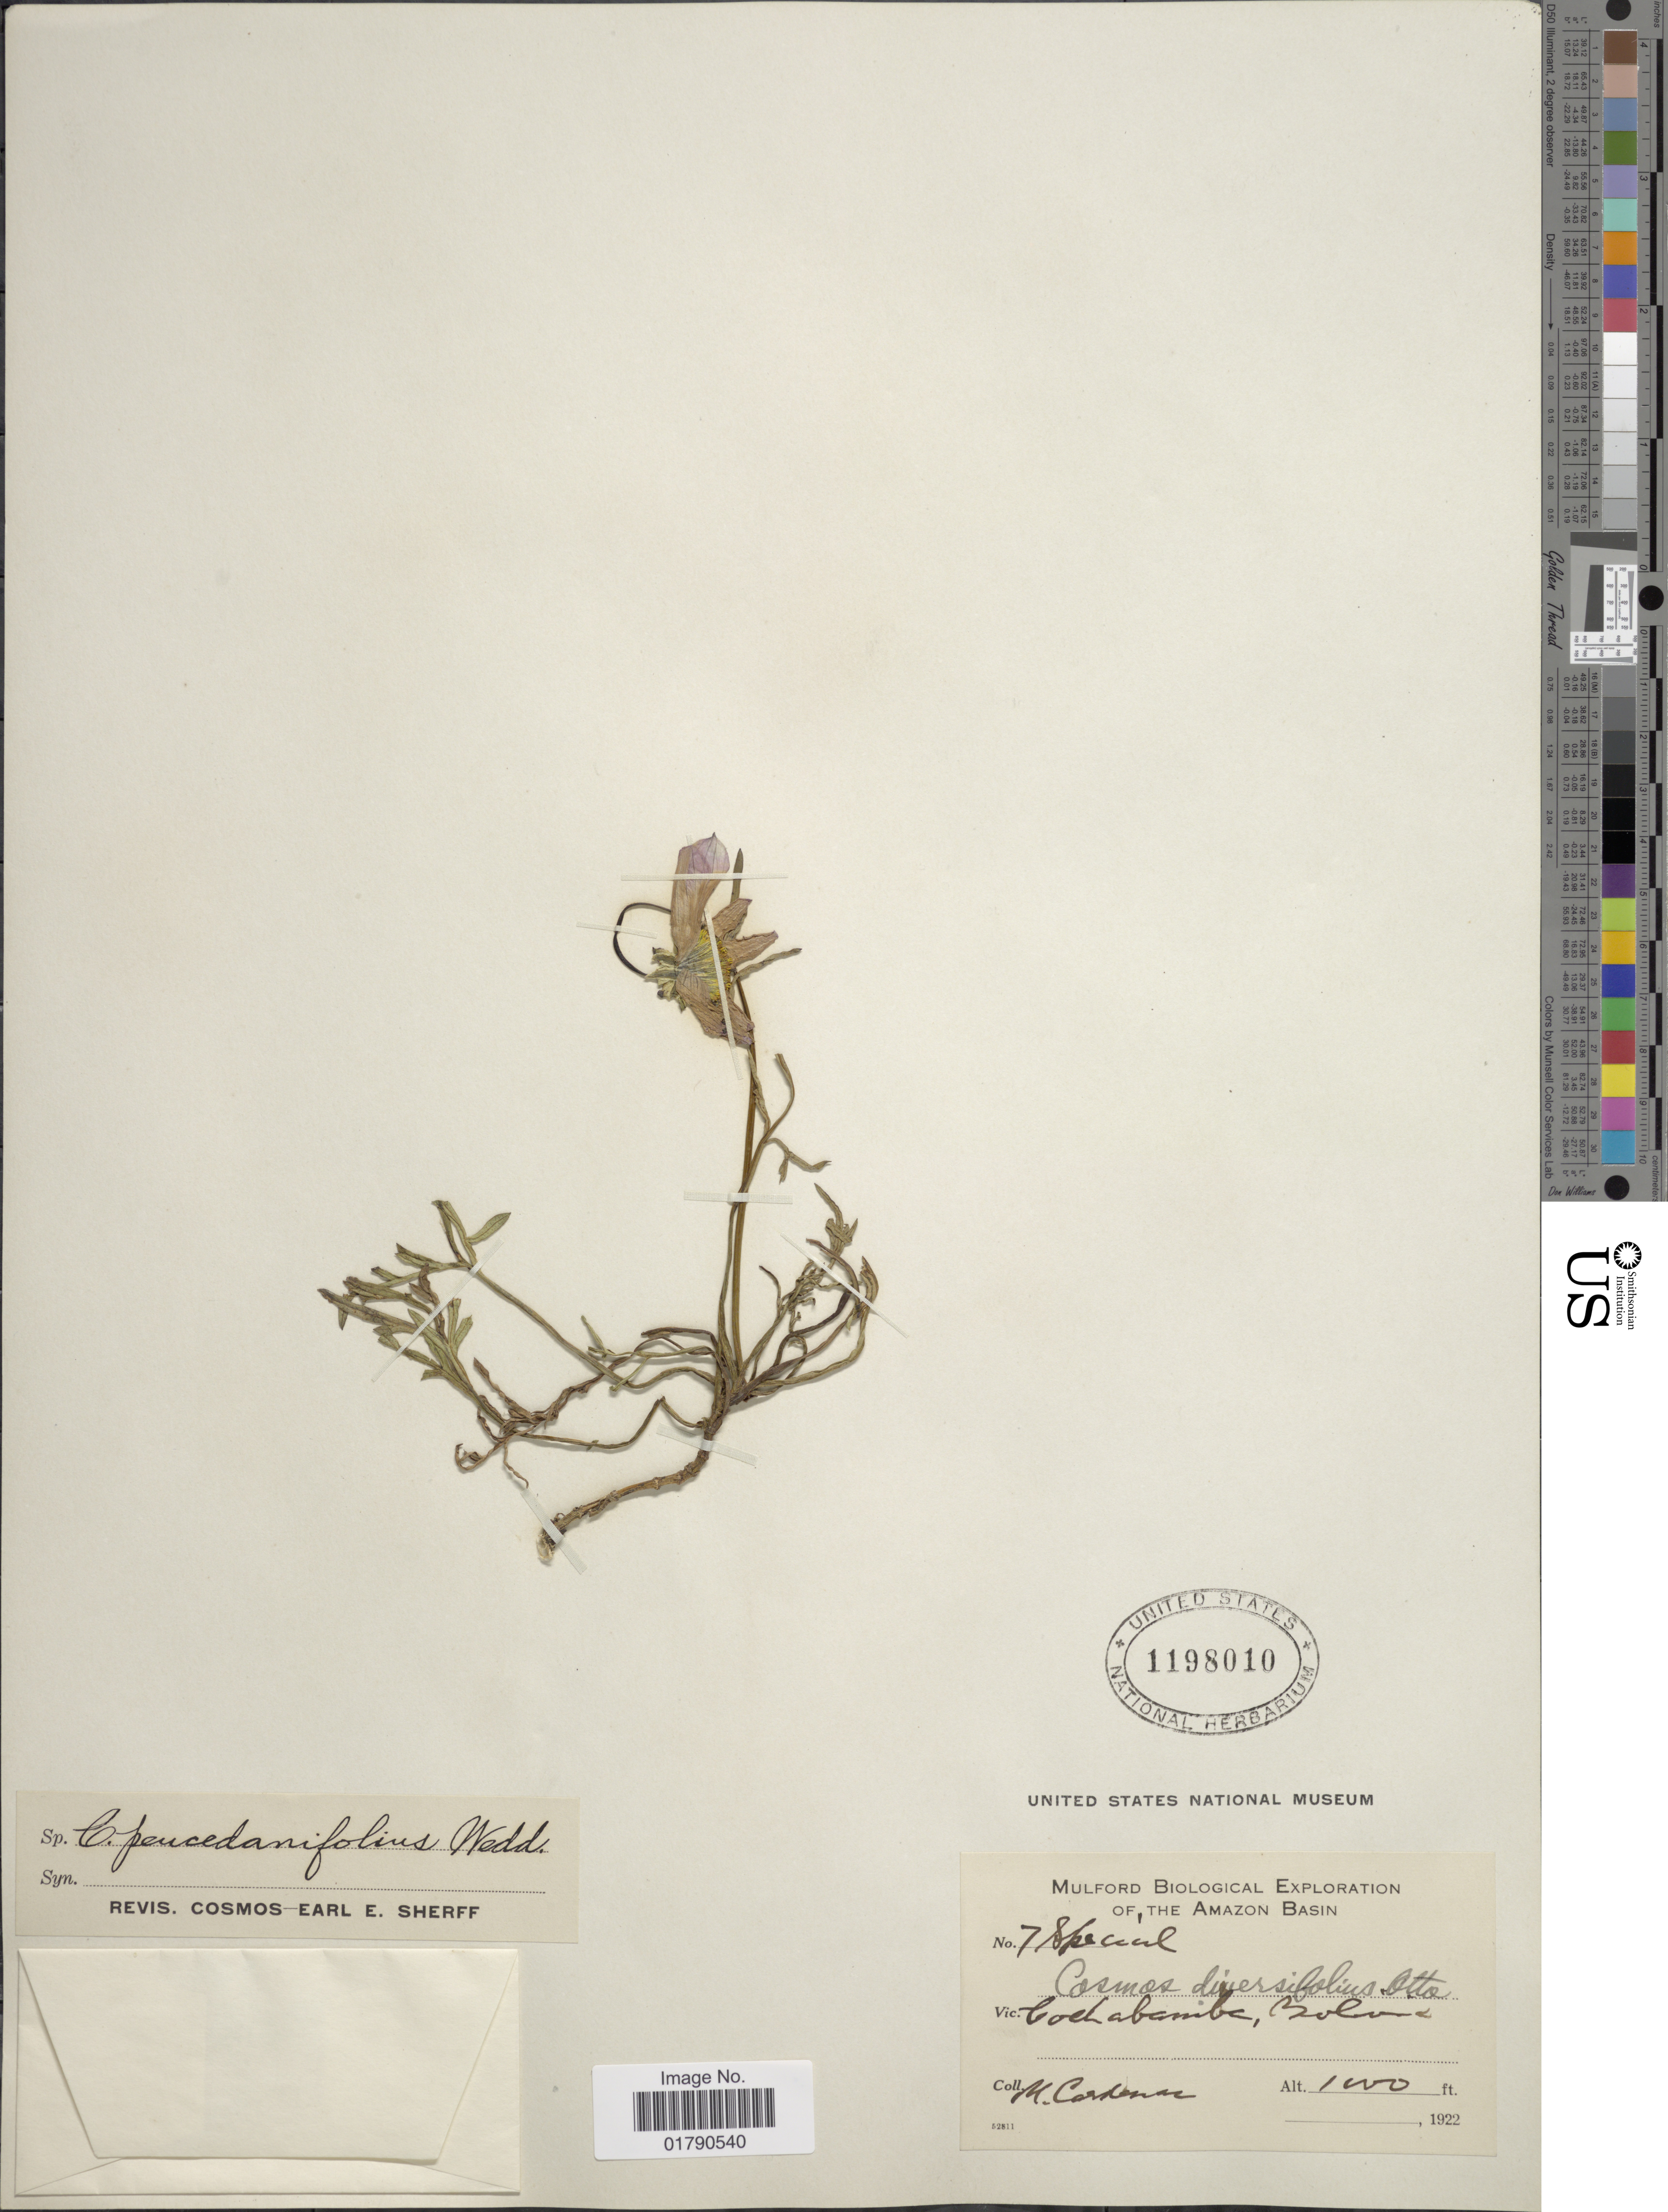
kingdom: Plantae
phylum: Tracheophyta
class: Magnoliopsida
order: Asterales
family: Asteraceae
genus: Cosmos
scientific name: Cosmos peucedanifolius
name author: Wedd.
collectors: M. Cárdenas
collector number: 7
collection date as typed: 1922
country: Bolivia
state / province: Cochabamba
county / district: Cercado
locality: Cochabamba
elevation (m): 305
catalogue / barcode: US 1198010